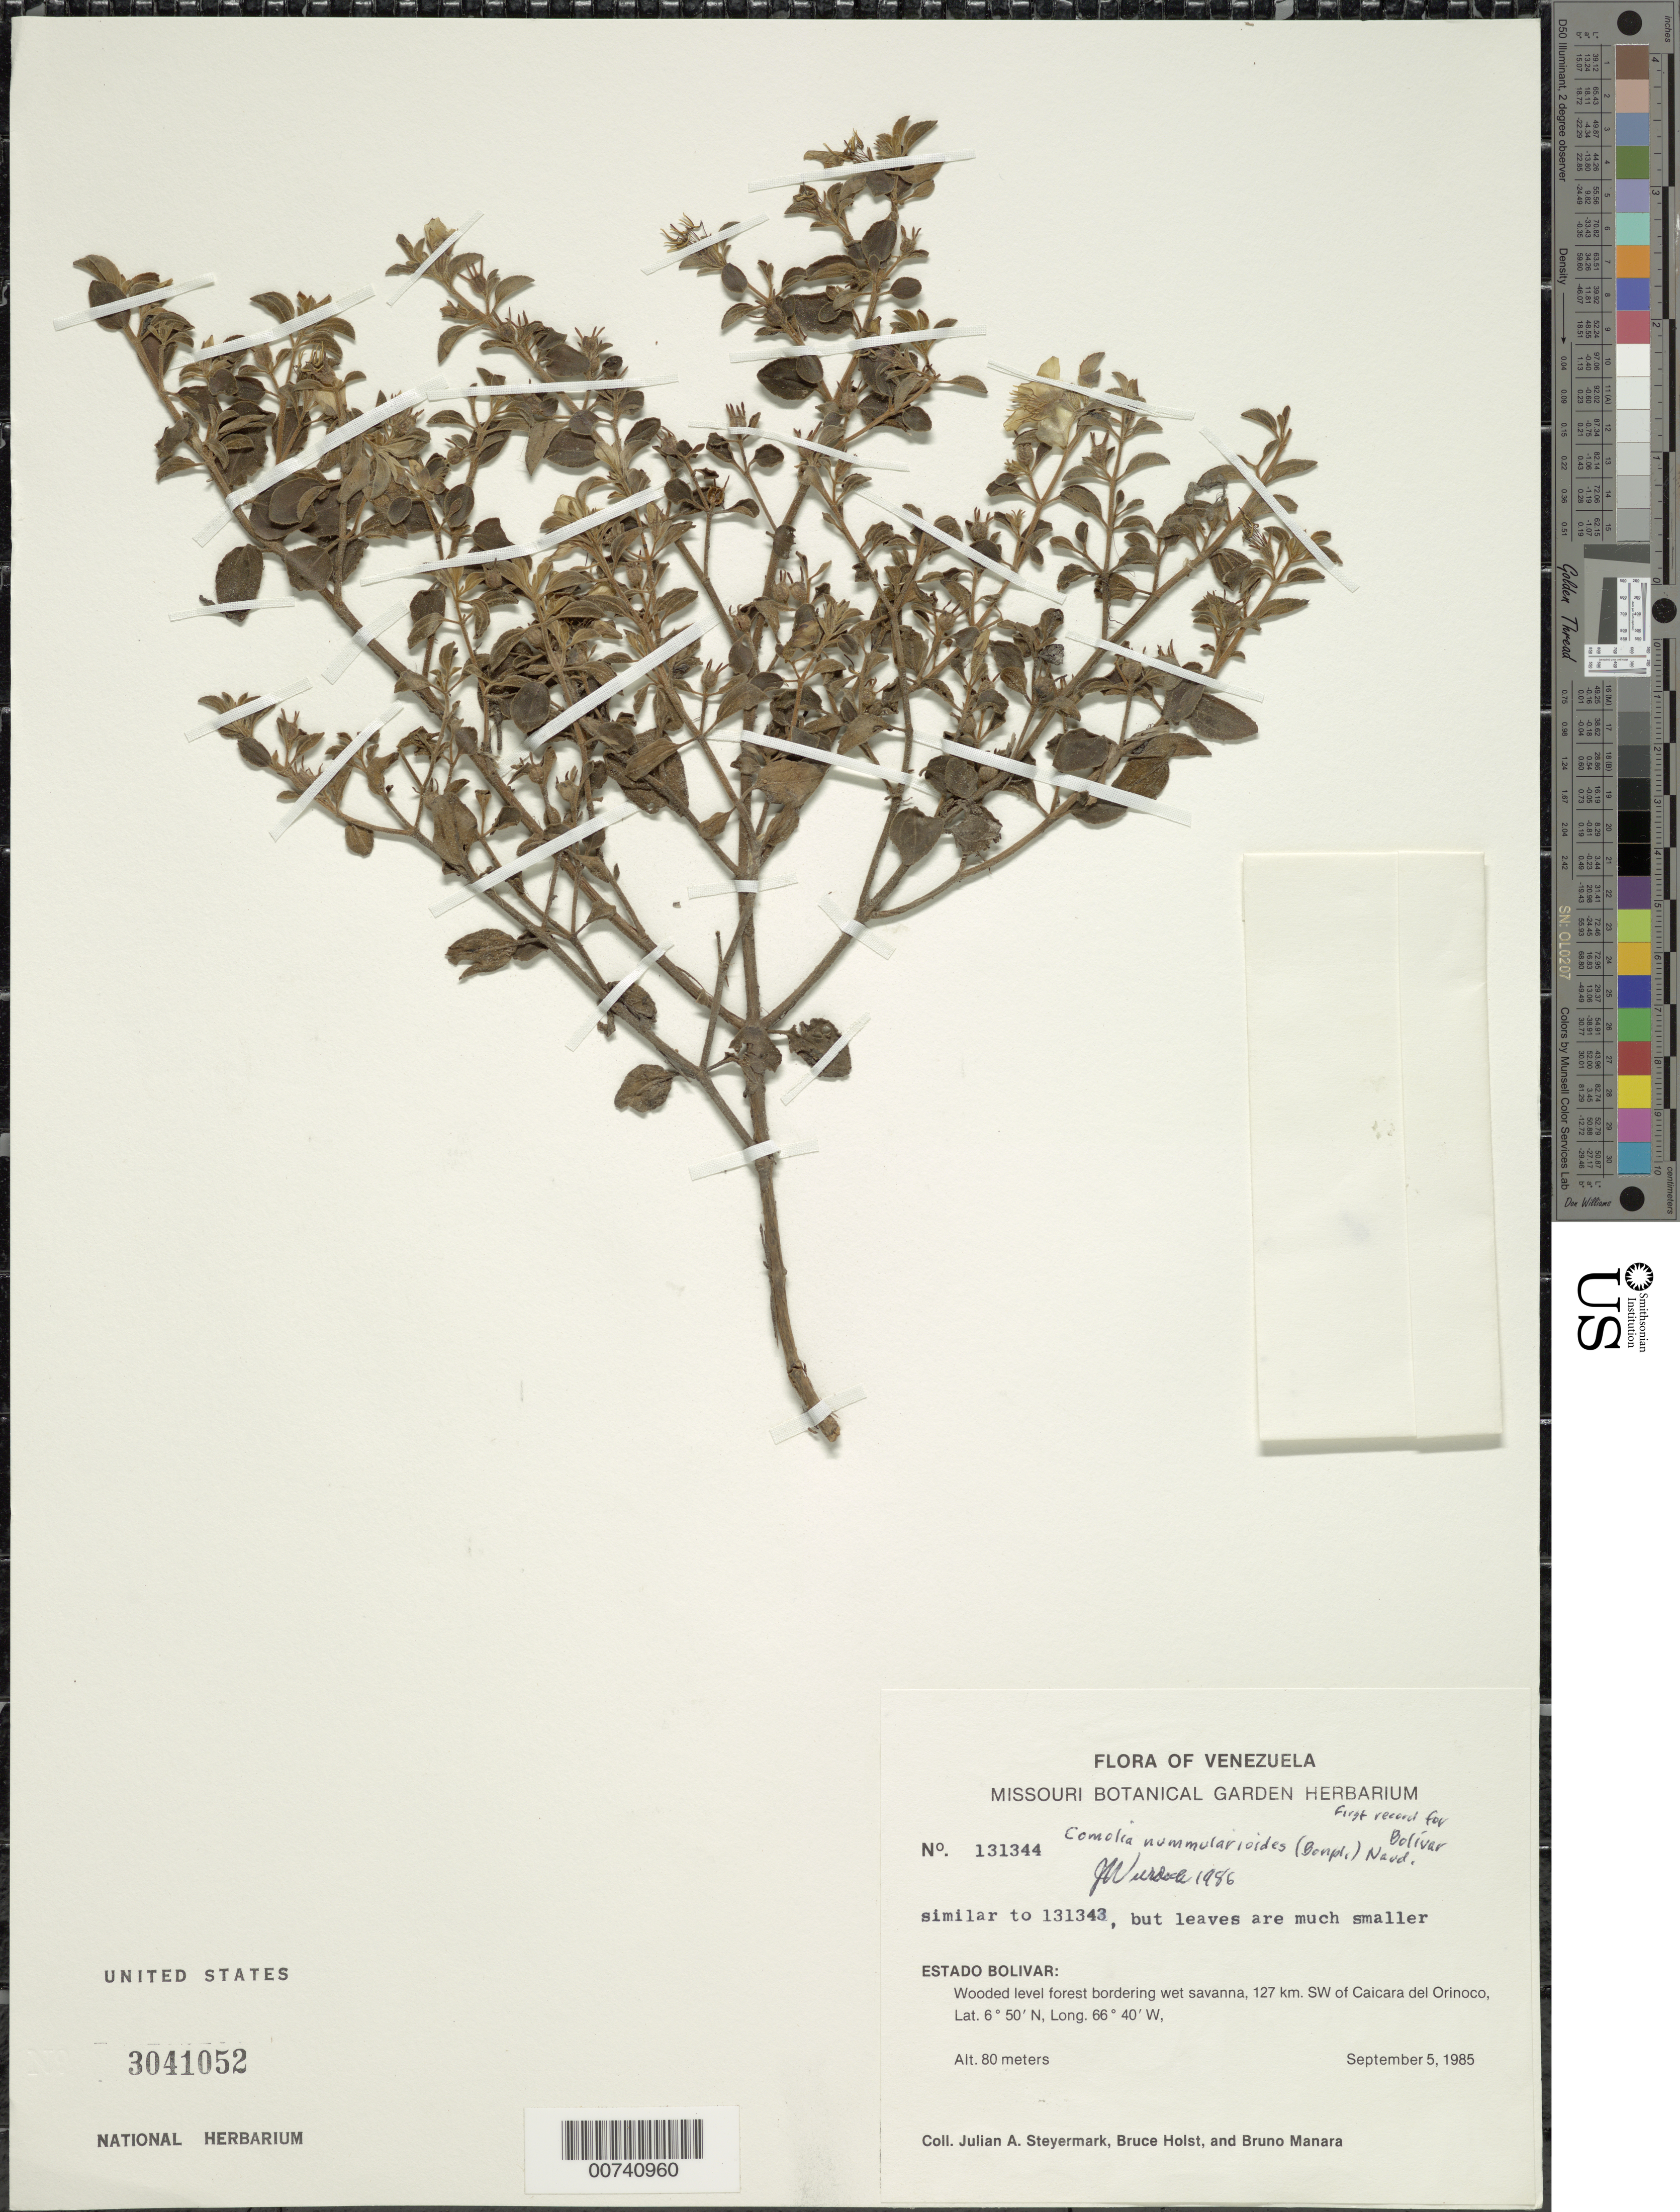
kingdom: Plantae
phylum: Tracheophyta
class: Magnoliopsida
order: Myrtales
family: Melastomataceae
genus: Comolia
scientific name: Comolia nummularioides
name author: (Bonpl.) Naudin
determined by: Wurdack, John J., (US), US (UNITED STATES)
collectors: J. Steyermark, B. Holst & B. Manara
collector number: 131344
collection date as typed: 5-Sep-85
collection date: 1985-09-05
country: Venezuela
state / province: Bolívar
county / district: Cedeño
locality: Caicara del Orinoco, 127 km SW of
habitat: Wooded level forest bordering wet savanna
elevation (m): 80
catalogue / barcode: US 3041052